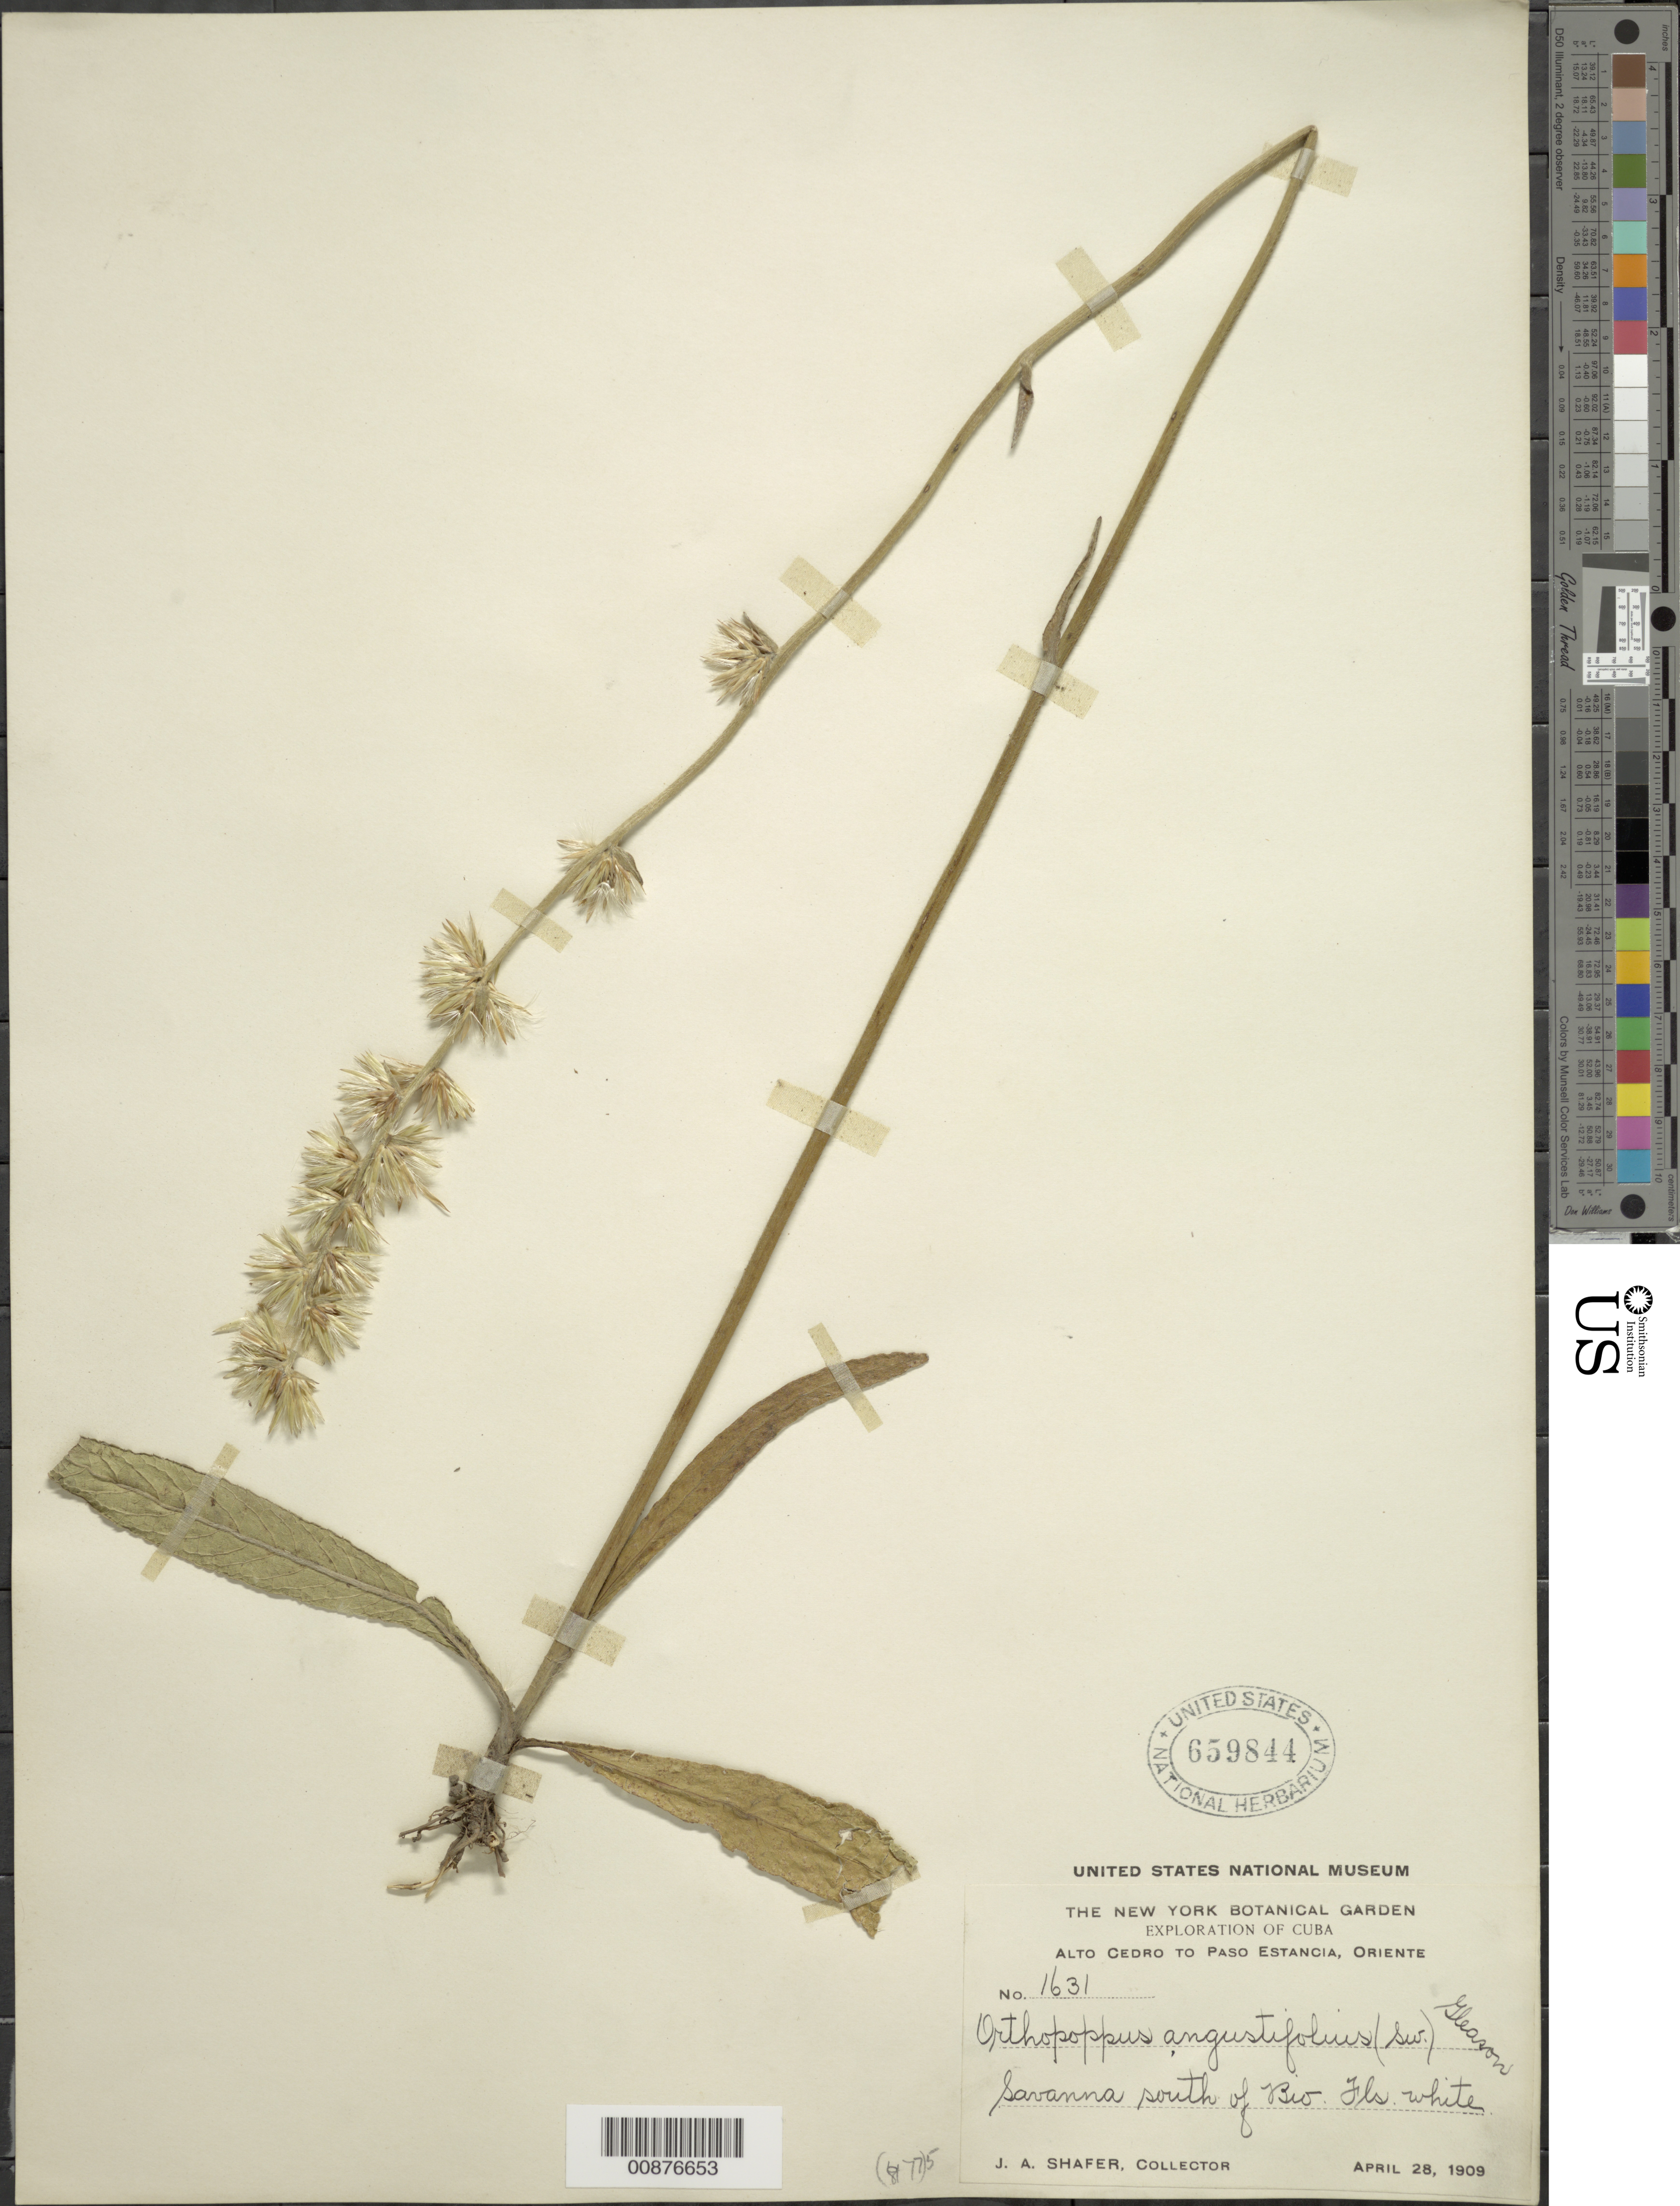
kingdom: Plantae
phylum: Tracheophyta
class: Magnoliopsida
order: Asterales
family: Asteraceae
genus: Orthopappus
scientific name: Orthopappus angustifolius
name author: (Sw.) Gleason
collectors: J. A. Shafer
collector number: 1631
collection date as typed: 28 Apr 1909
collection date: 1909-04-28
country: Cuba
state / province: Oriente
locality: Alto Cedro to Paso Estancia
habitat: Savanna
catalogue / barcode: US 659844